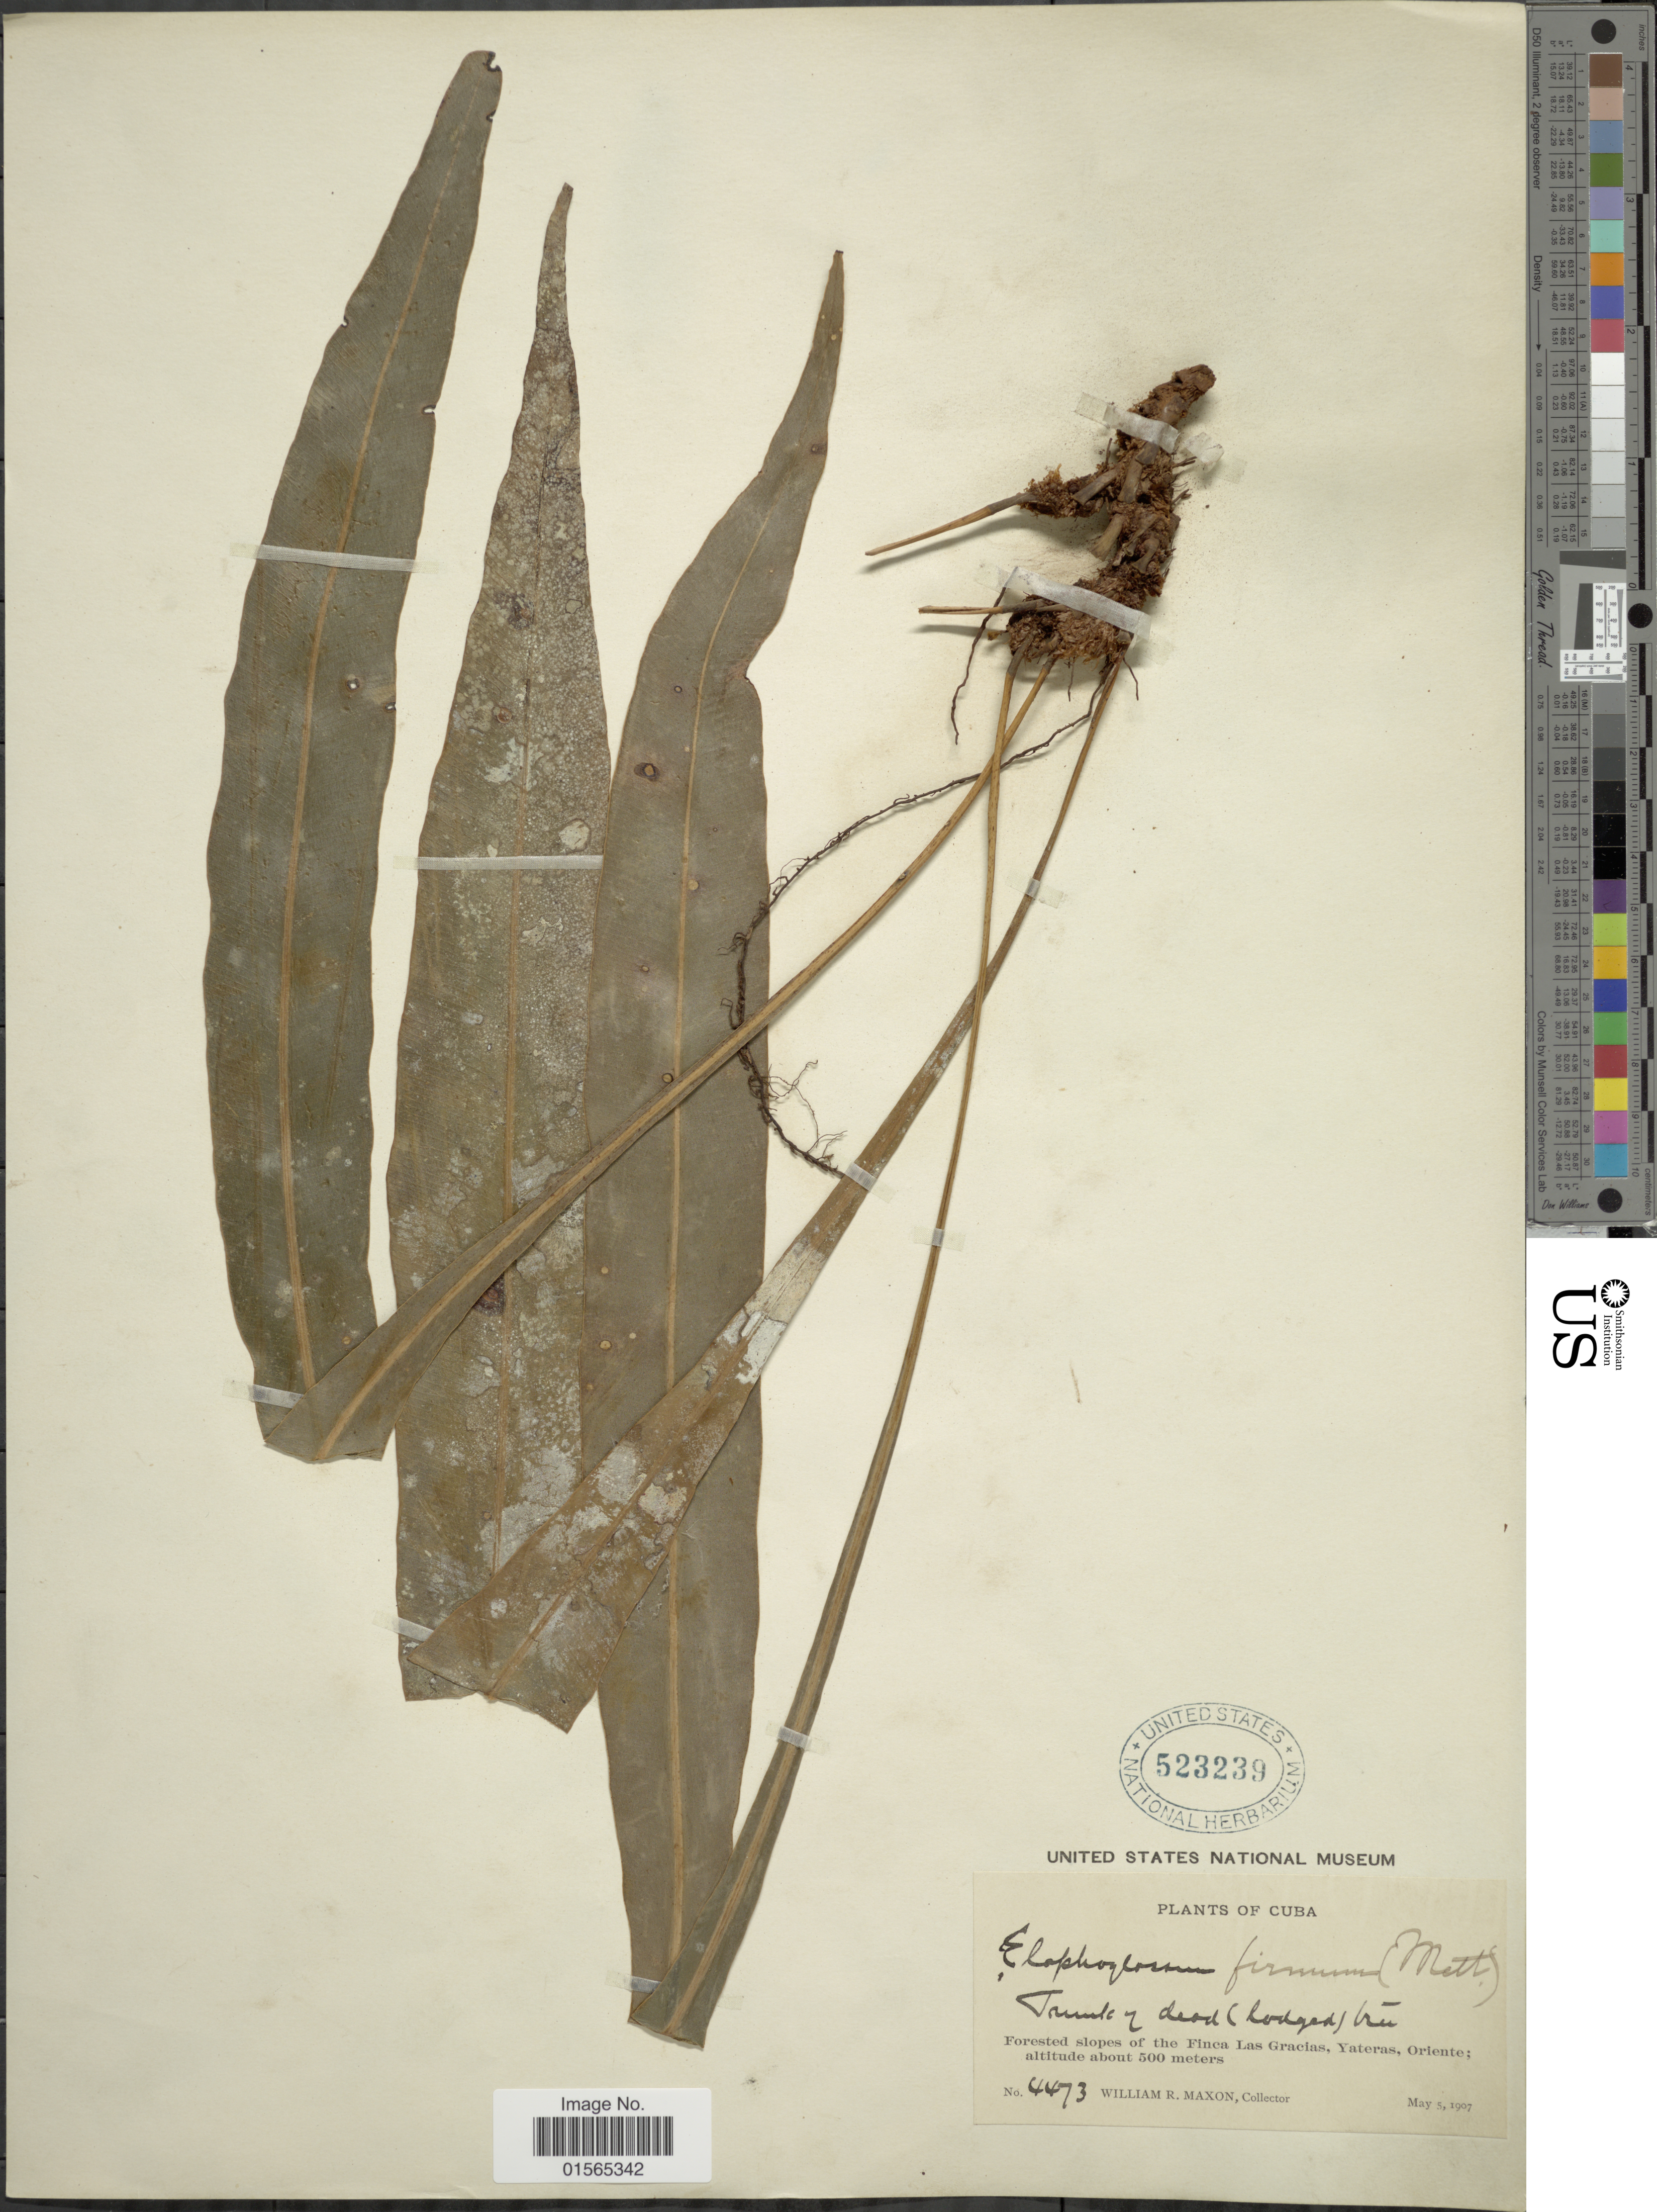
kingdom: Plantae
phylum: Tracheophyta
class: Polypodiopsida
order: Polypodiales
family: Dryopteridaceae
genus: Elaphoglossum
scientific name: Elaphoglossum firmum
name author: (Mett.) Urb.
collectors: W. R. Maxon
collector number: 4473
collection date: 1907-05-05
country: Cuba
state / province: Oriente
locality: Forested slopes of the Finca Las Gracias, Yateras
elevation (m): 500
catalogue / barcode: US 523239